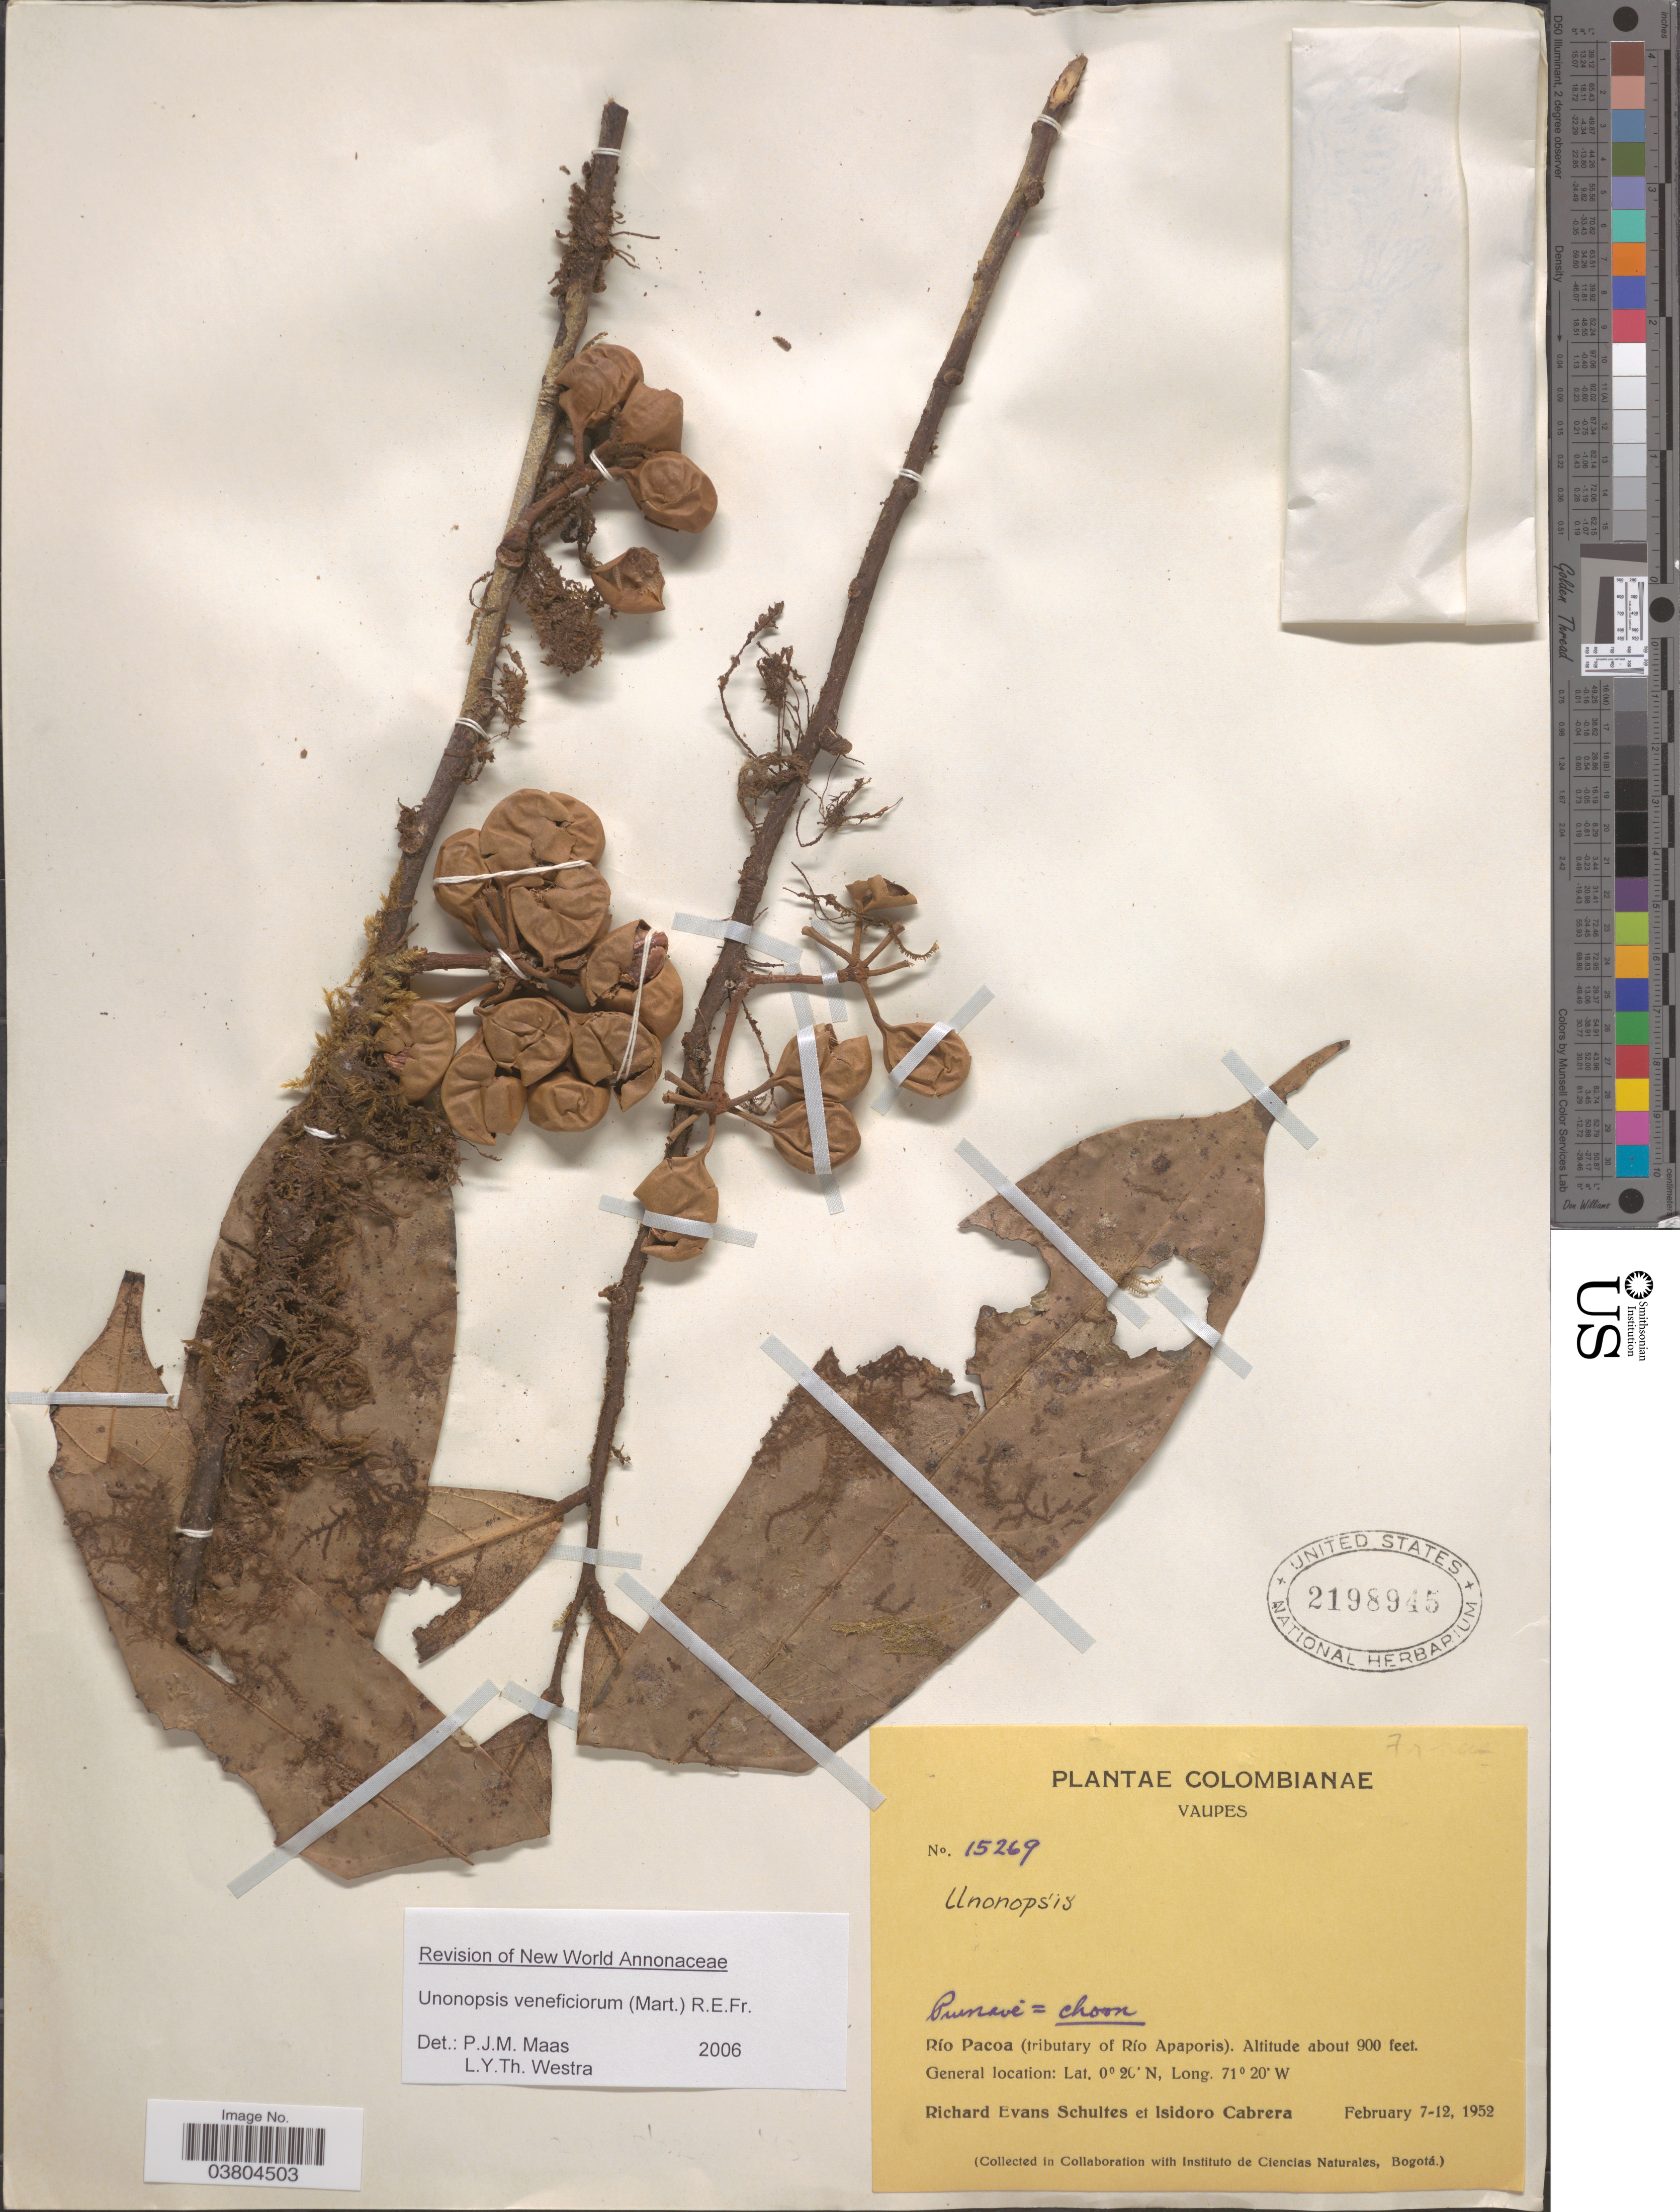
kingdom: Plantae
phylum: Tracheophyta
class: Magnoliopsida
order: Magnoliales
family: Annonaceae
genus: Unonopsis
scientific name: Unonopsis veneficiorum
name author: (Mart.) R.E. Fr.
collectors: R. E. Schultes & I. Cabrera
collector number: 15269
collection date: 1952-02-07/1952-02-12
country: Colombia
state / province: Vaupés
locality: Río Pacoa (tributary of Río Apaporis).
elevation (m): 274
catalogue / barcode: US 2198945